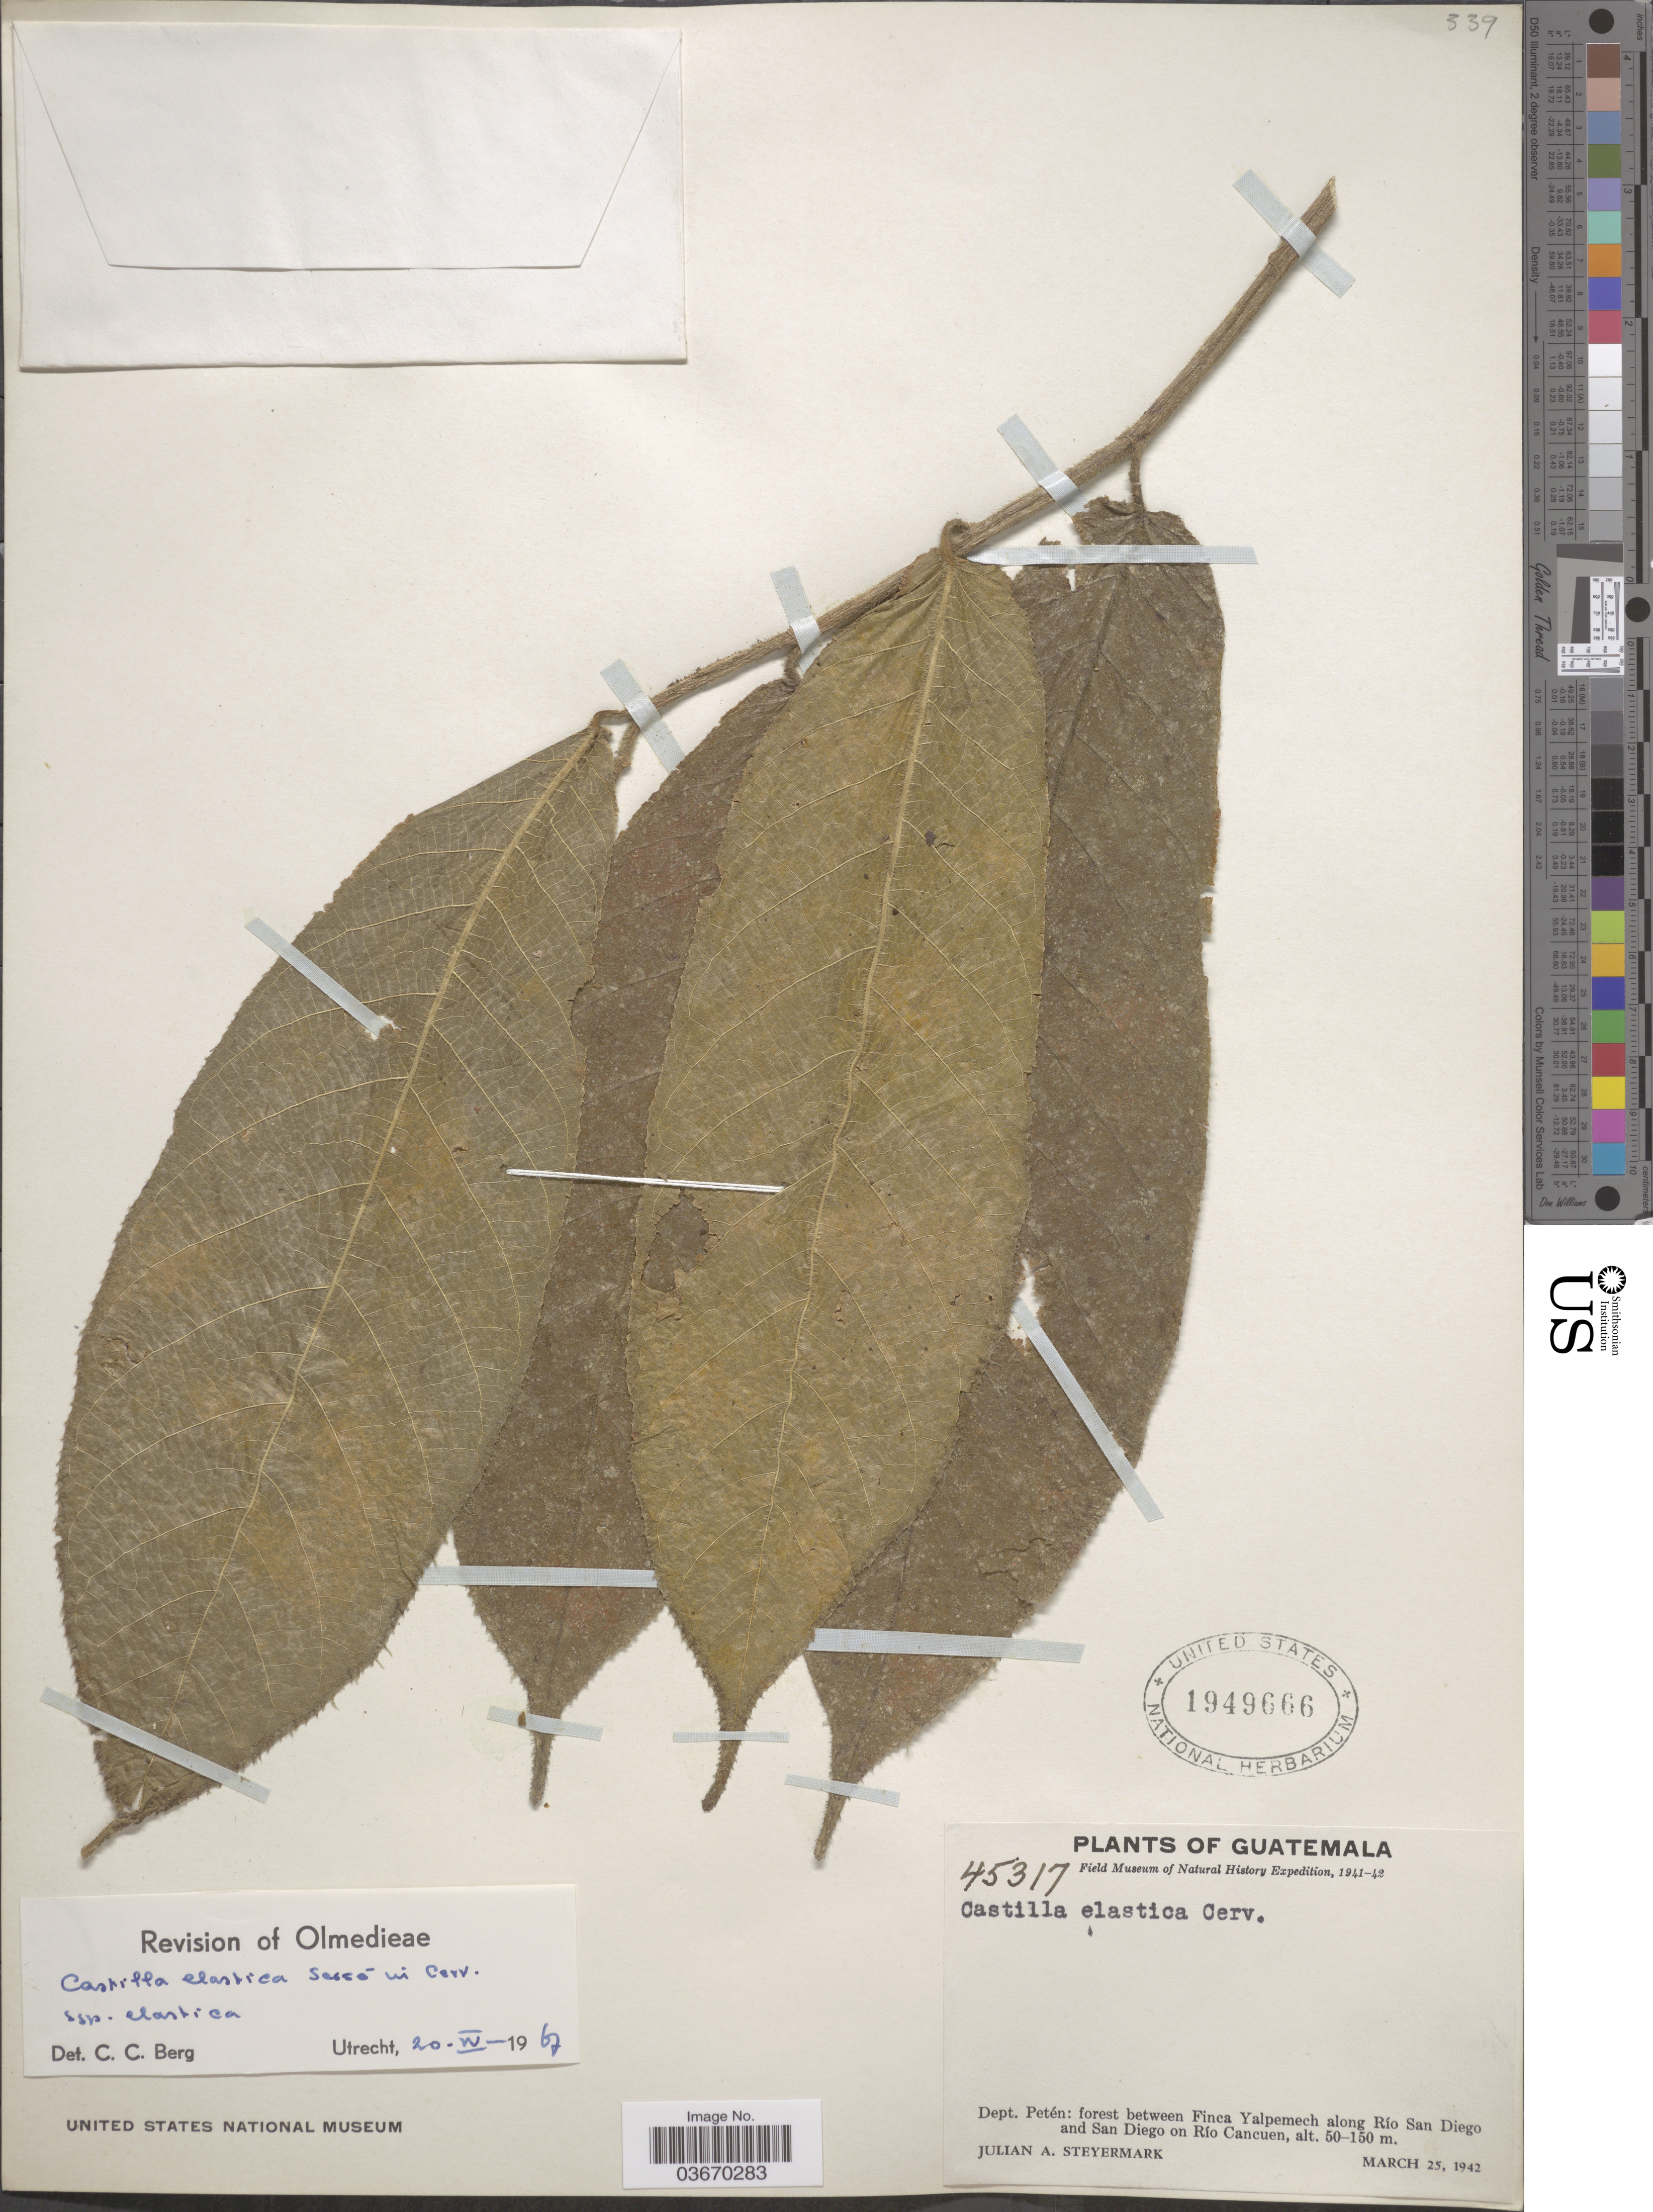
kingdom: Plantae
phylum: Tracheophyta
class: Magnoliopsida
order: Rosales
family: Moraceae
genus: Castilla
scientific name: Castilla elastica subsp. elastica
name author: Sessé ex Cerv.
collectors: J. Steyermark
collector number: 45317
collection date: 1942-03-25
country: Guatemala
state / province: El Peten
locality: Dept. Petén: forest between Finca Yalpemech along Río San Diego and San Diego on Río Cancuen.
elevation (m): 50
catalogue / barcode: US 1949666